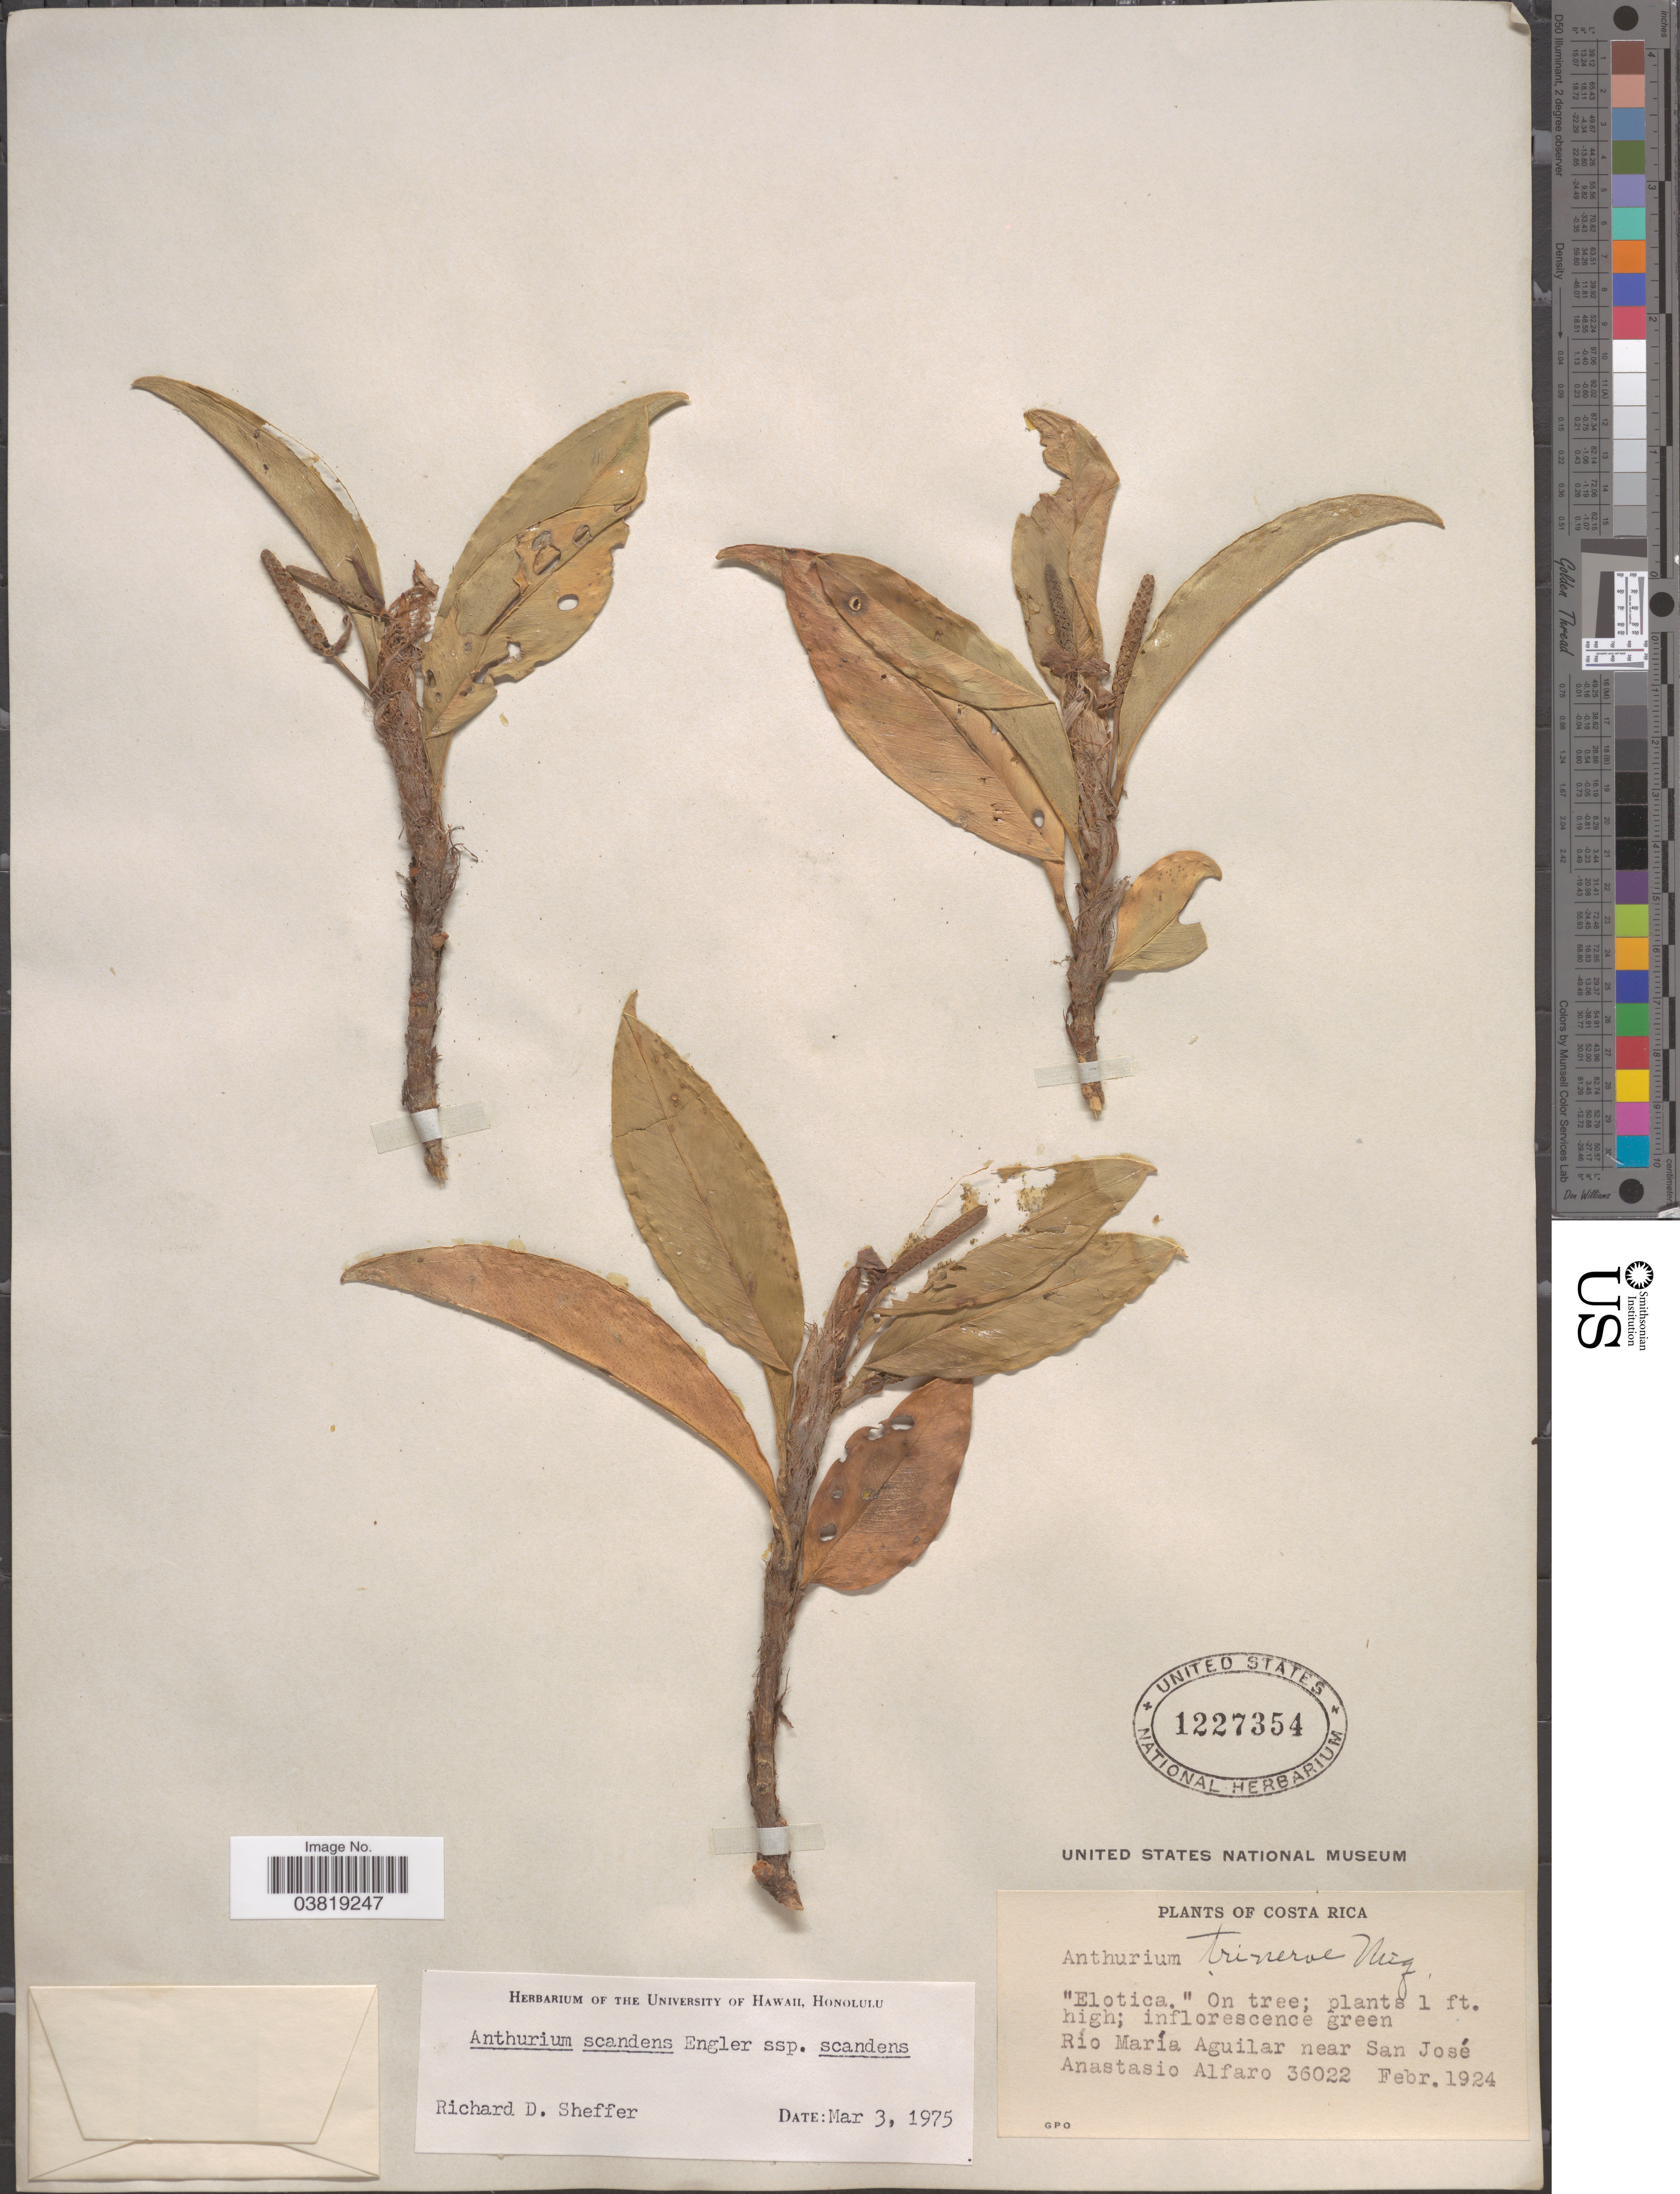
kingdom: Plantae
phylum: Tracheophyta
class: Liliopsida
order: Alismatales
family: Araceae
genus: Anthurium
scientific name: Anthurium scandens var. scandens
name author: (Aubl.) Engl.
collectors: A. Alfaro Gonzalez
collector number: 36022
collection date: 1924-02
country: Costa Rica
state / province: San José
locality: Río María Aguilar near San José.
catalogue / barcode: US 1227354